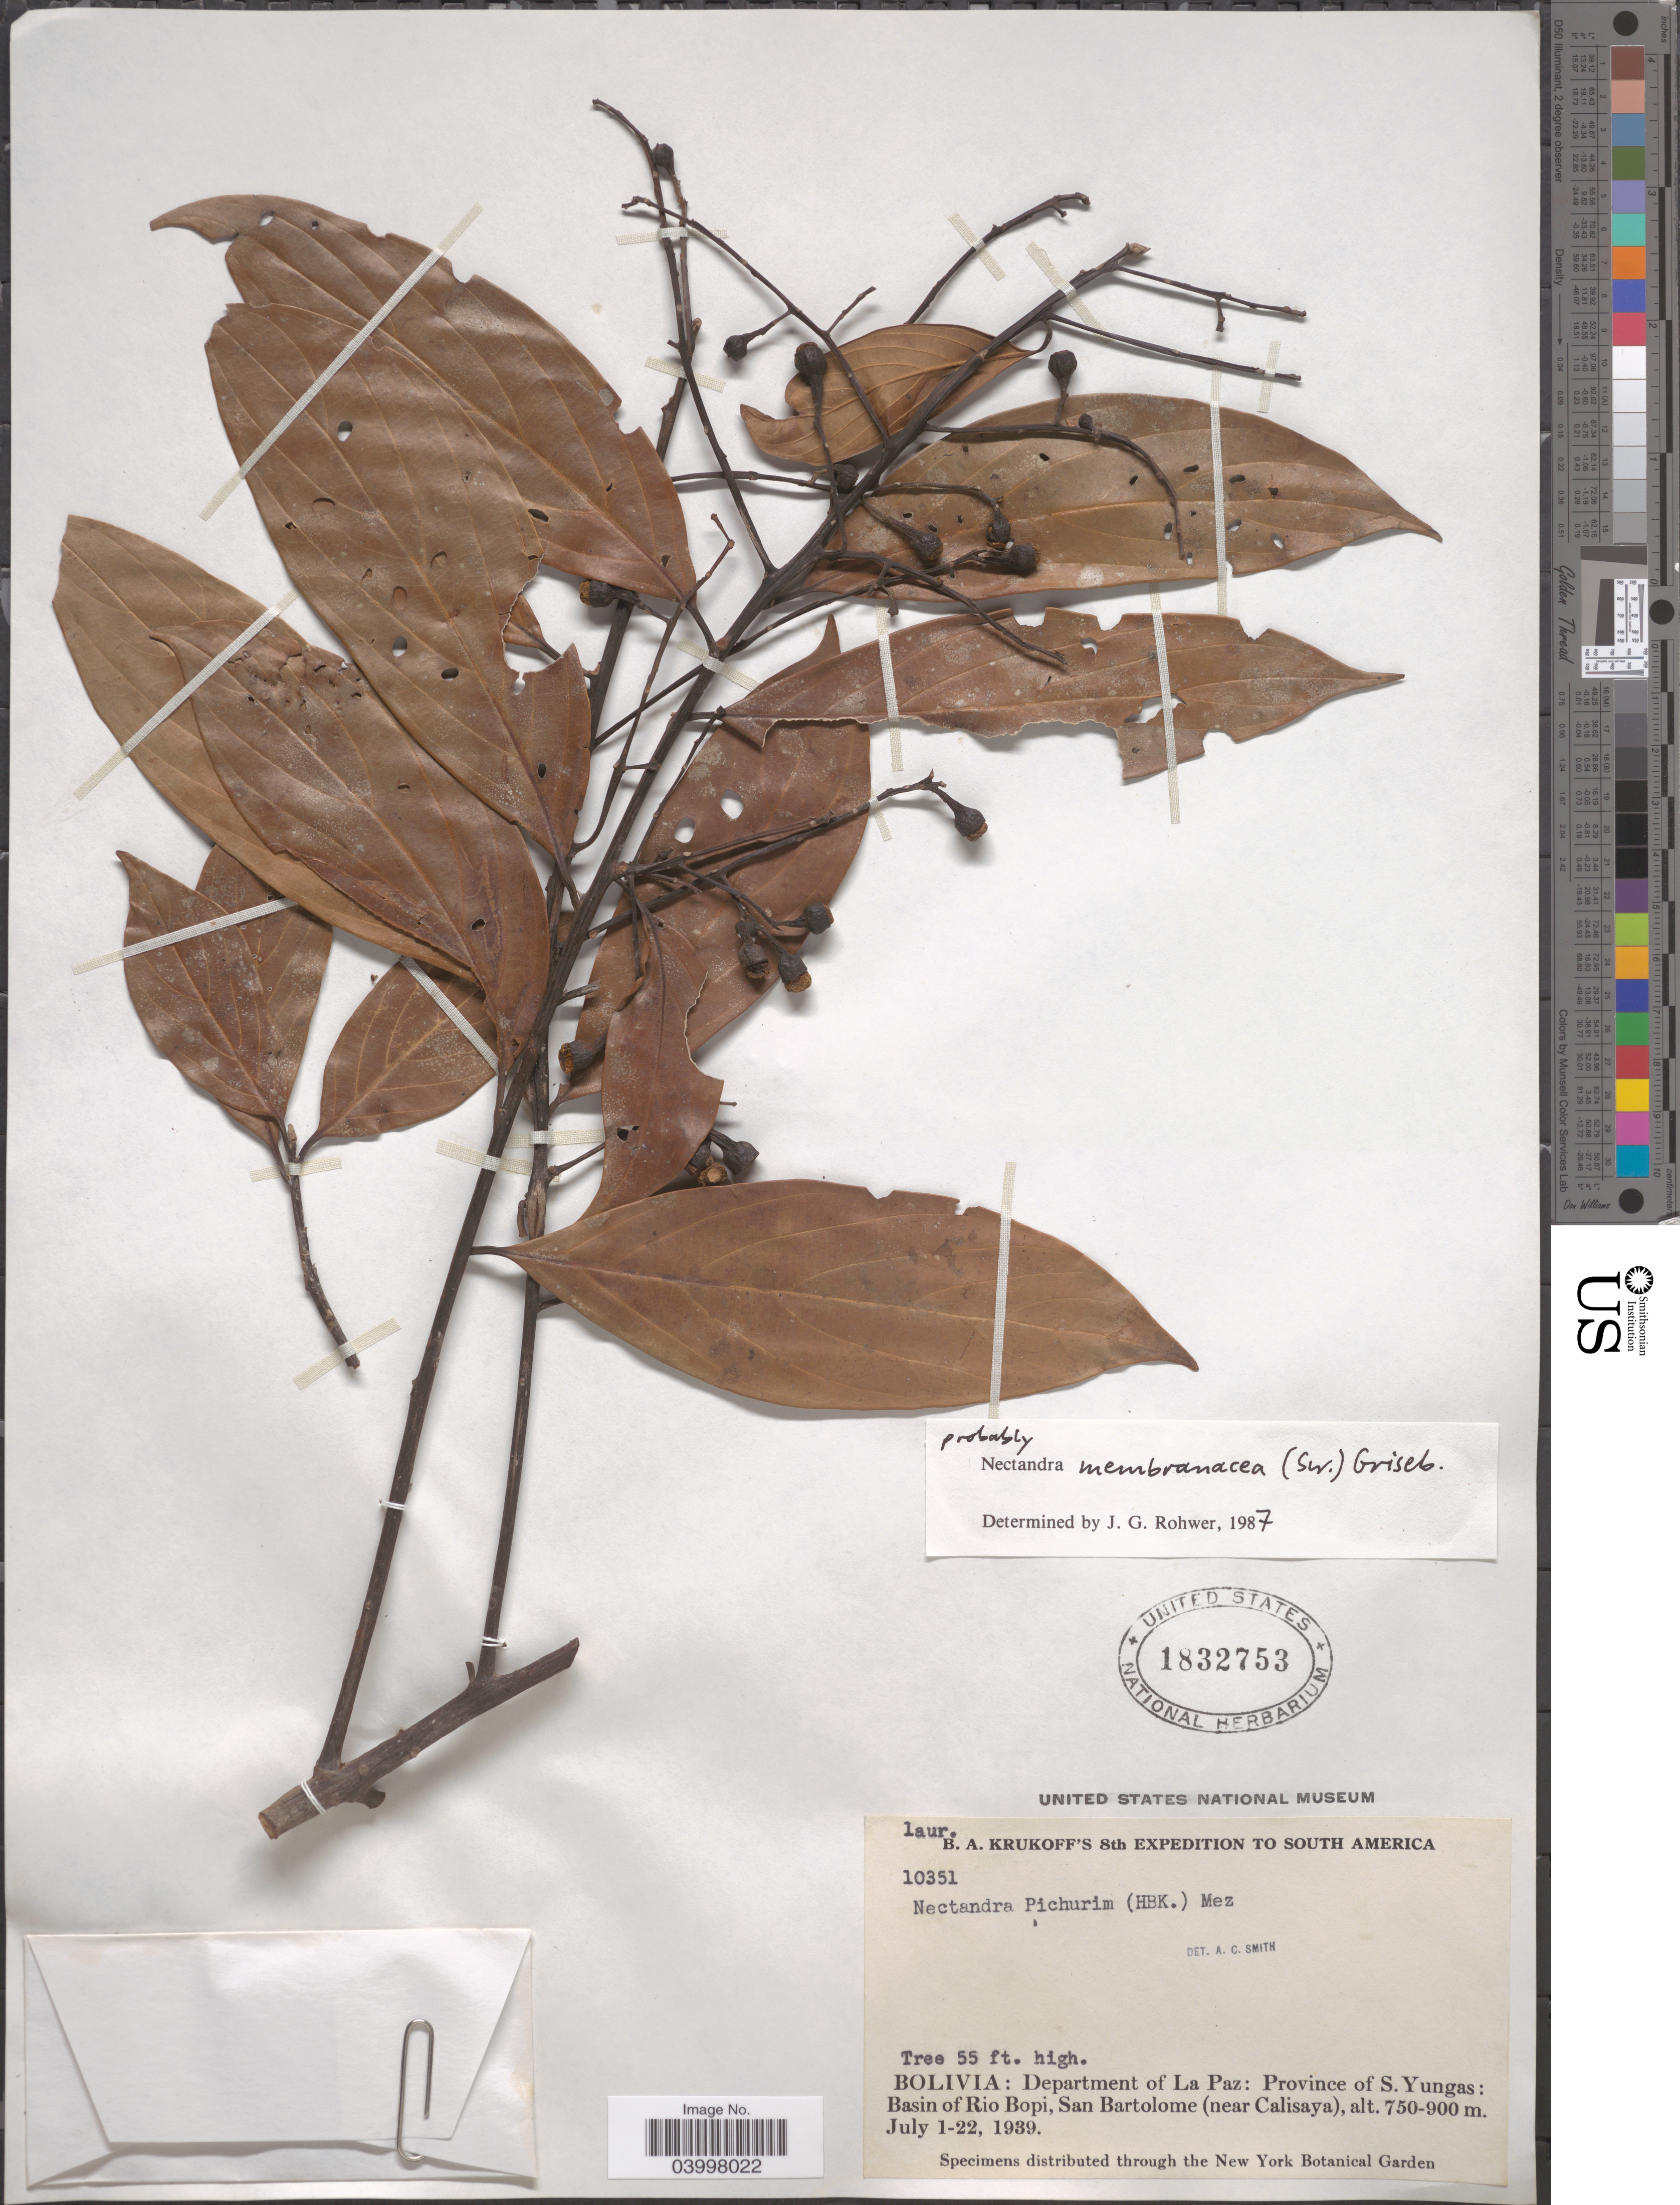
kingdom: Plantae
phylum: Tracheophyta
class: Magnoliopsida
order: Laurales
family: Lauraceae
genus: Nectandra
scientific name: Nectandra membranacea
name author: (Sw.) Griseb.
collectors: B. A. Krukoff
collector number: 10351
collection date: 1939-07-01/1939-07-22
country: Bolivia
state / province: La Paz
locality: South America. Department of La Paz: Province of S.Yungas: Basin of Rio Bopi, San Bartolome (near Calisaya).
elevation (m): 750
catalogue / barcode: US 1832753